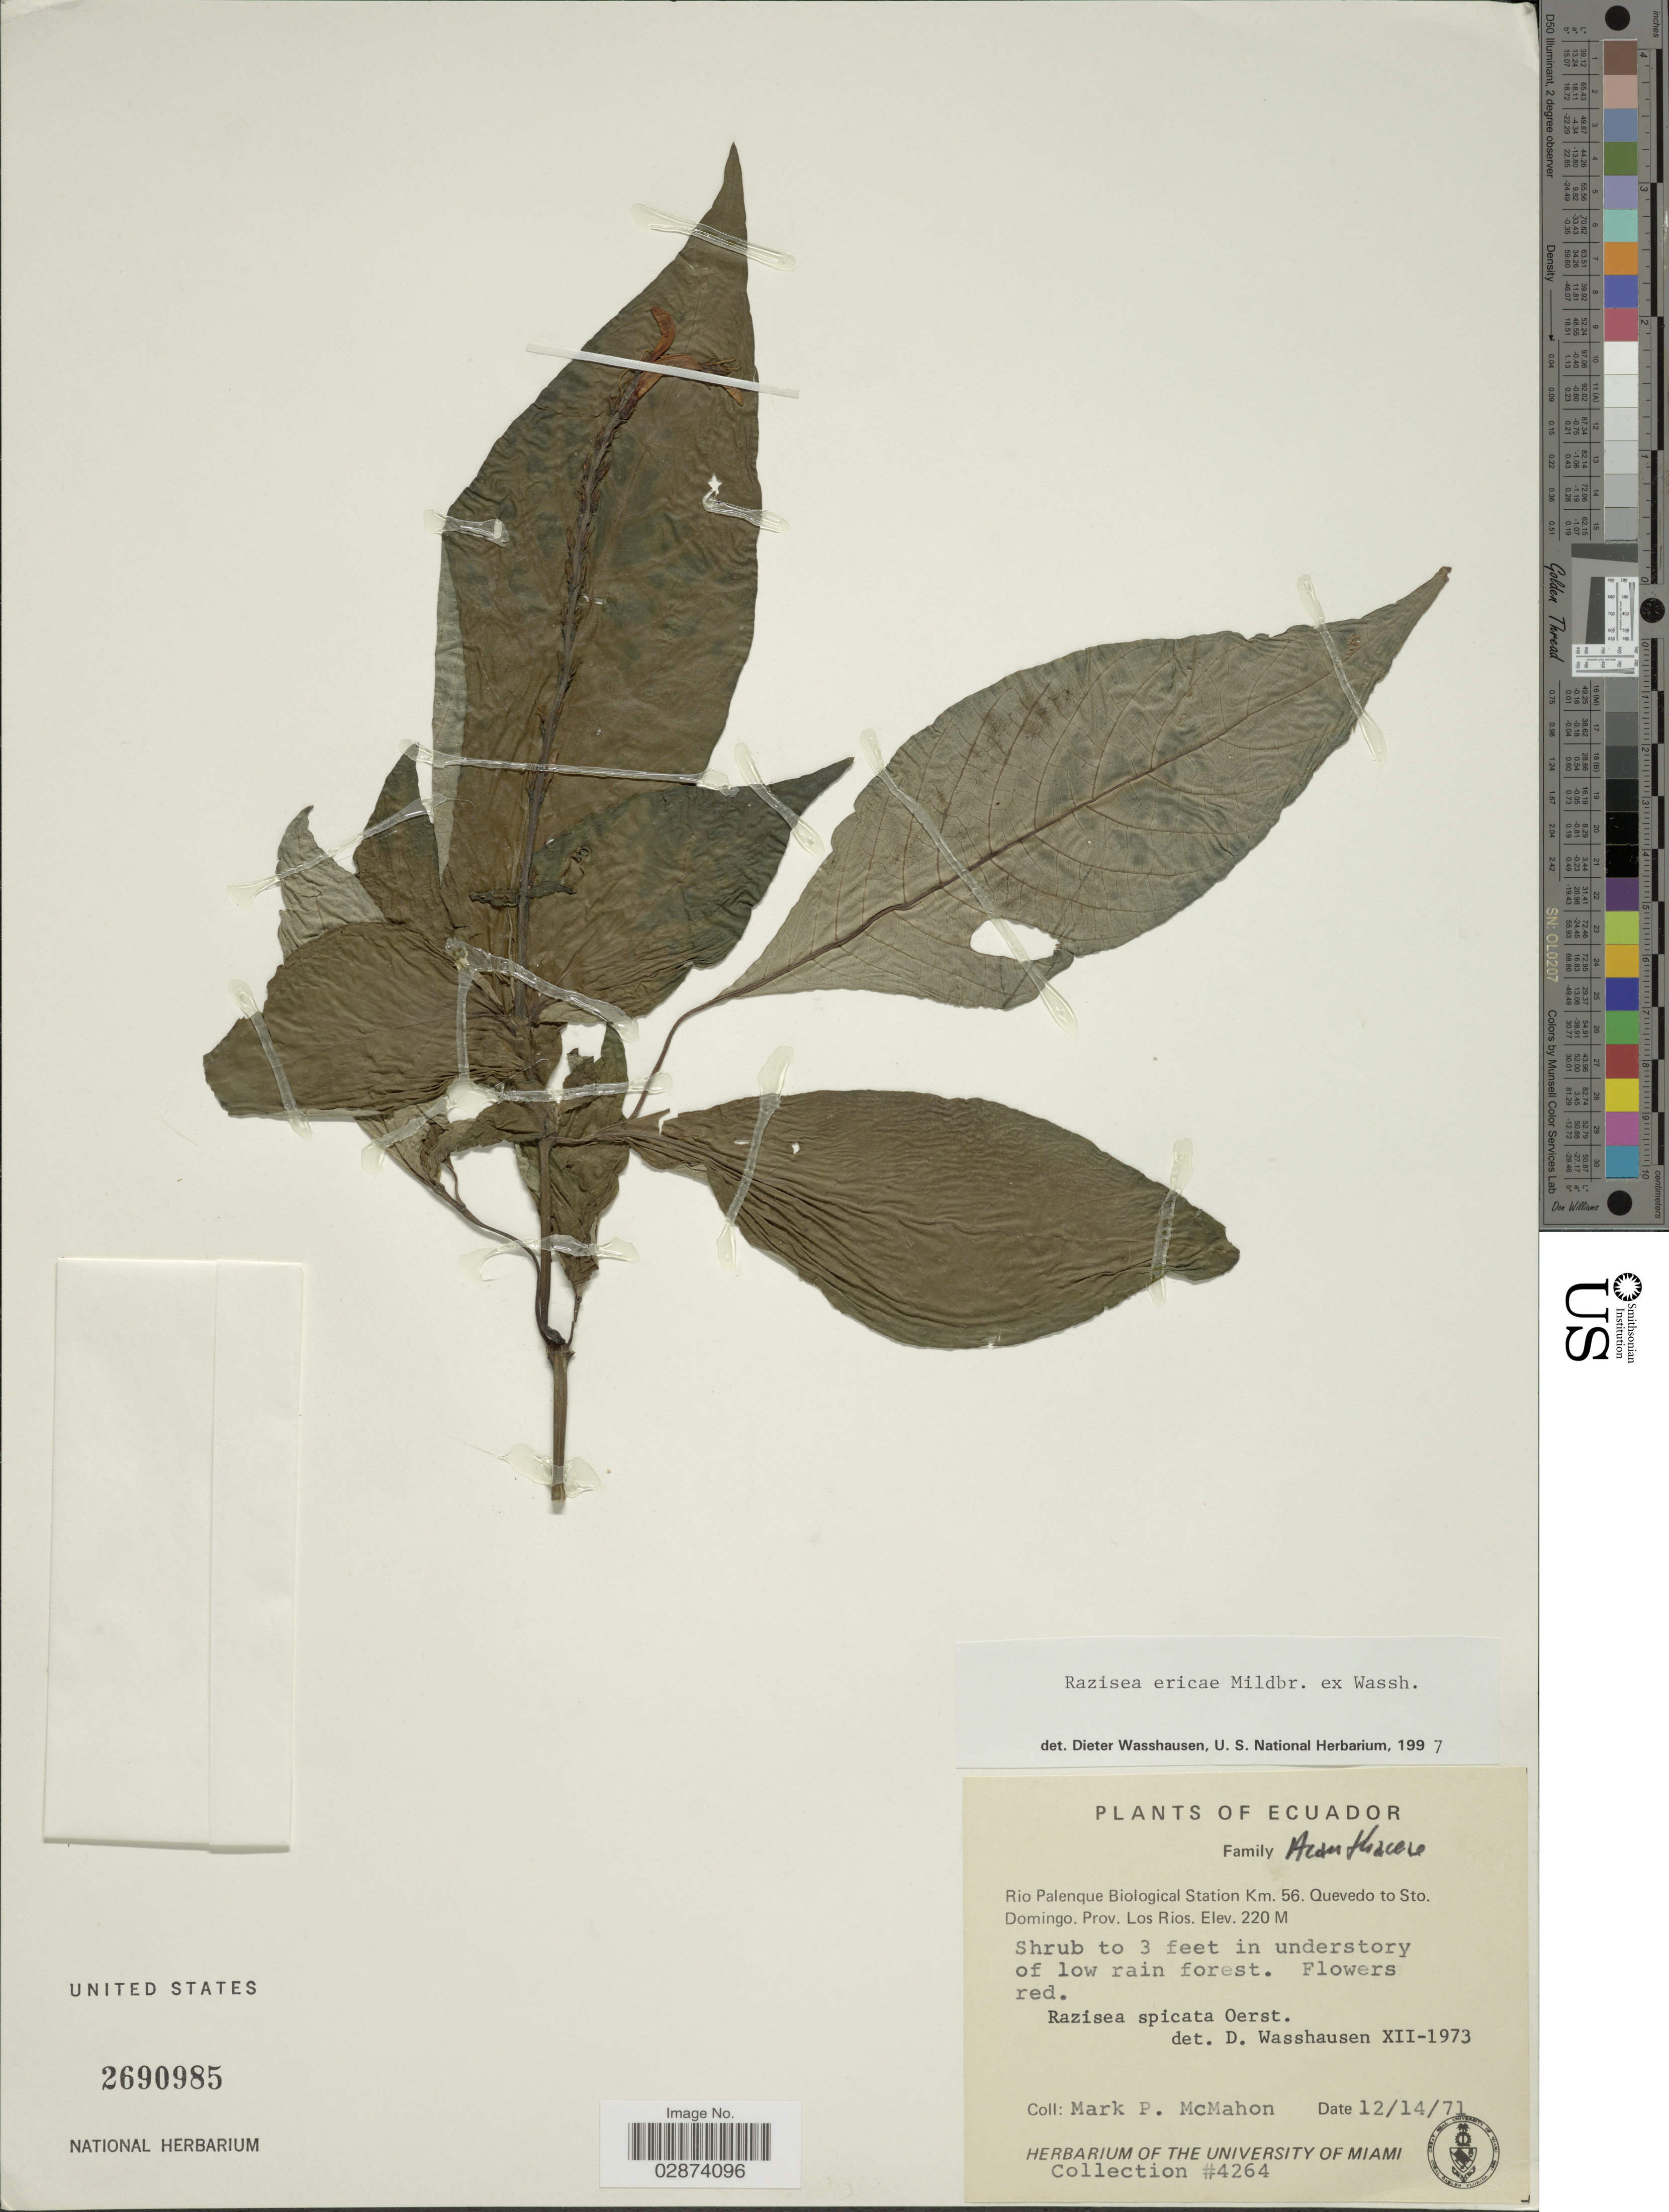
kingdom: Plantae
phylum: Tracheophyta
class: Magnoliopsida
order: Lamiales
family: Acanthaceae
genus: Razisea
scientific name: Razisea ericae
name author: Mildbr. ex Wassh.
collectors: M. McMahon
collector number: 4264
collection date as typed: Transcribed d/m/y: 14/12/71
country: Ecuador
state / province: Los Ríos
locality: Rio Palenque Biological Station Km. 56. Quevedo to Sto. Domingo. Prov. Los Rios.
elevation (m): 220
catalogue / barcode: US 2690985